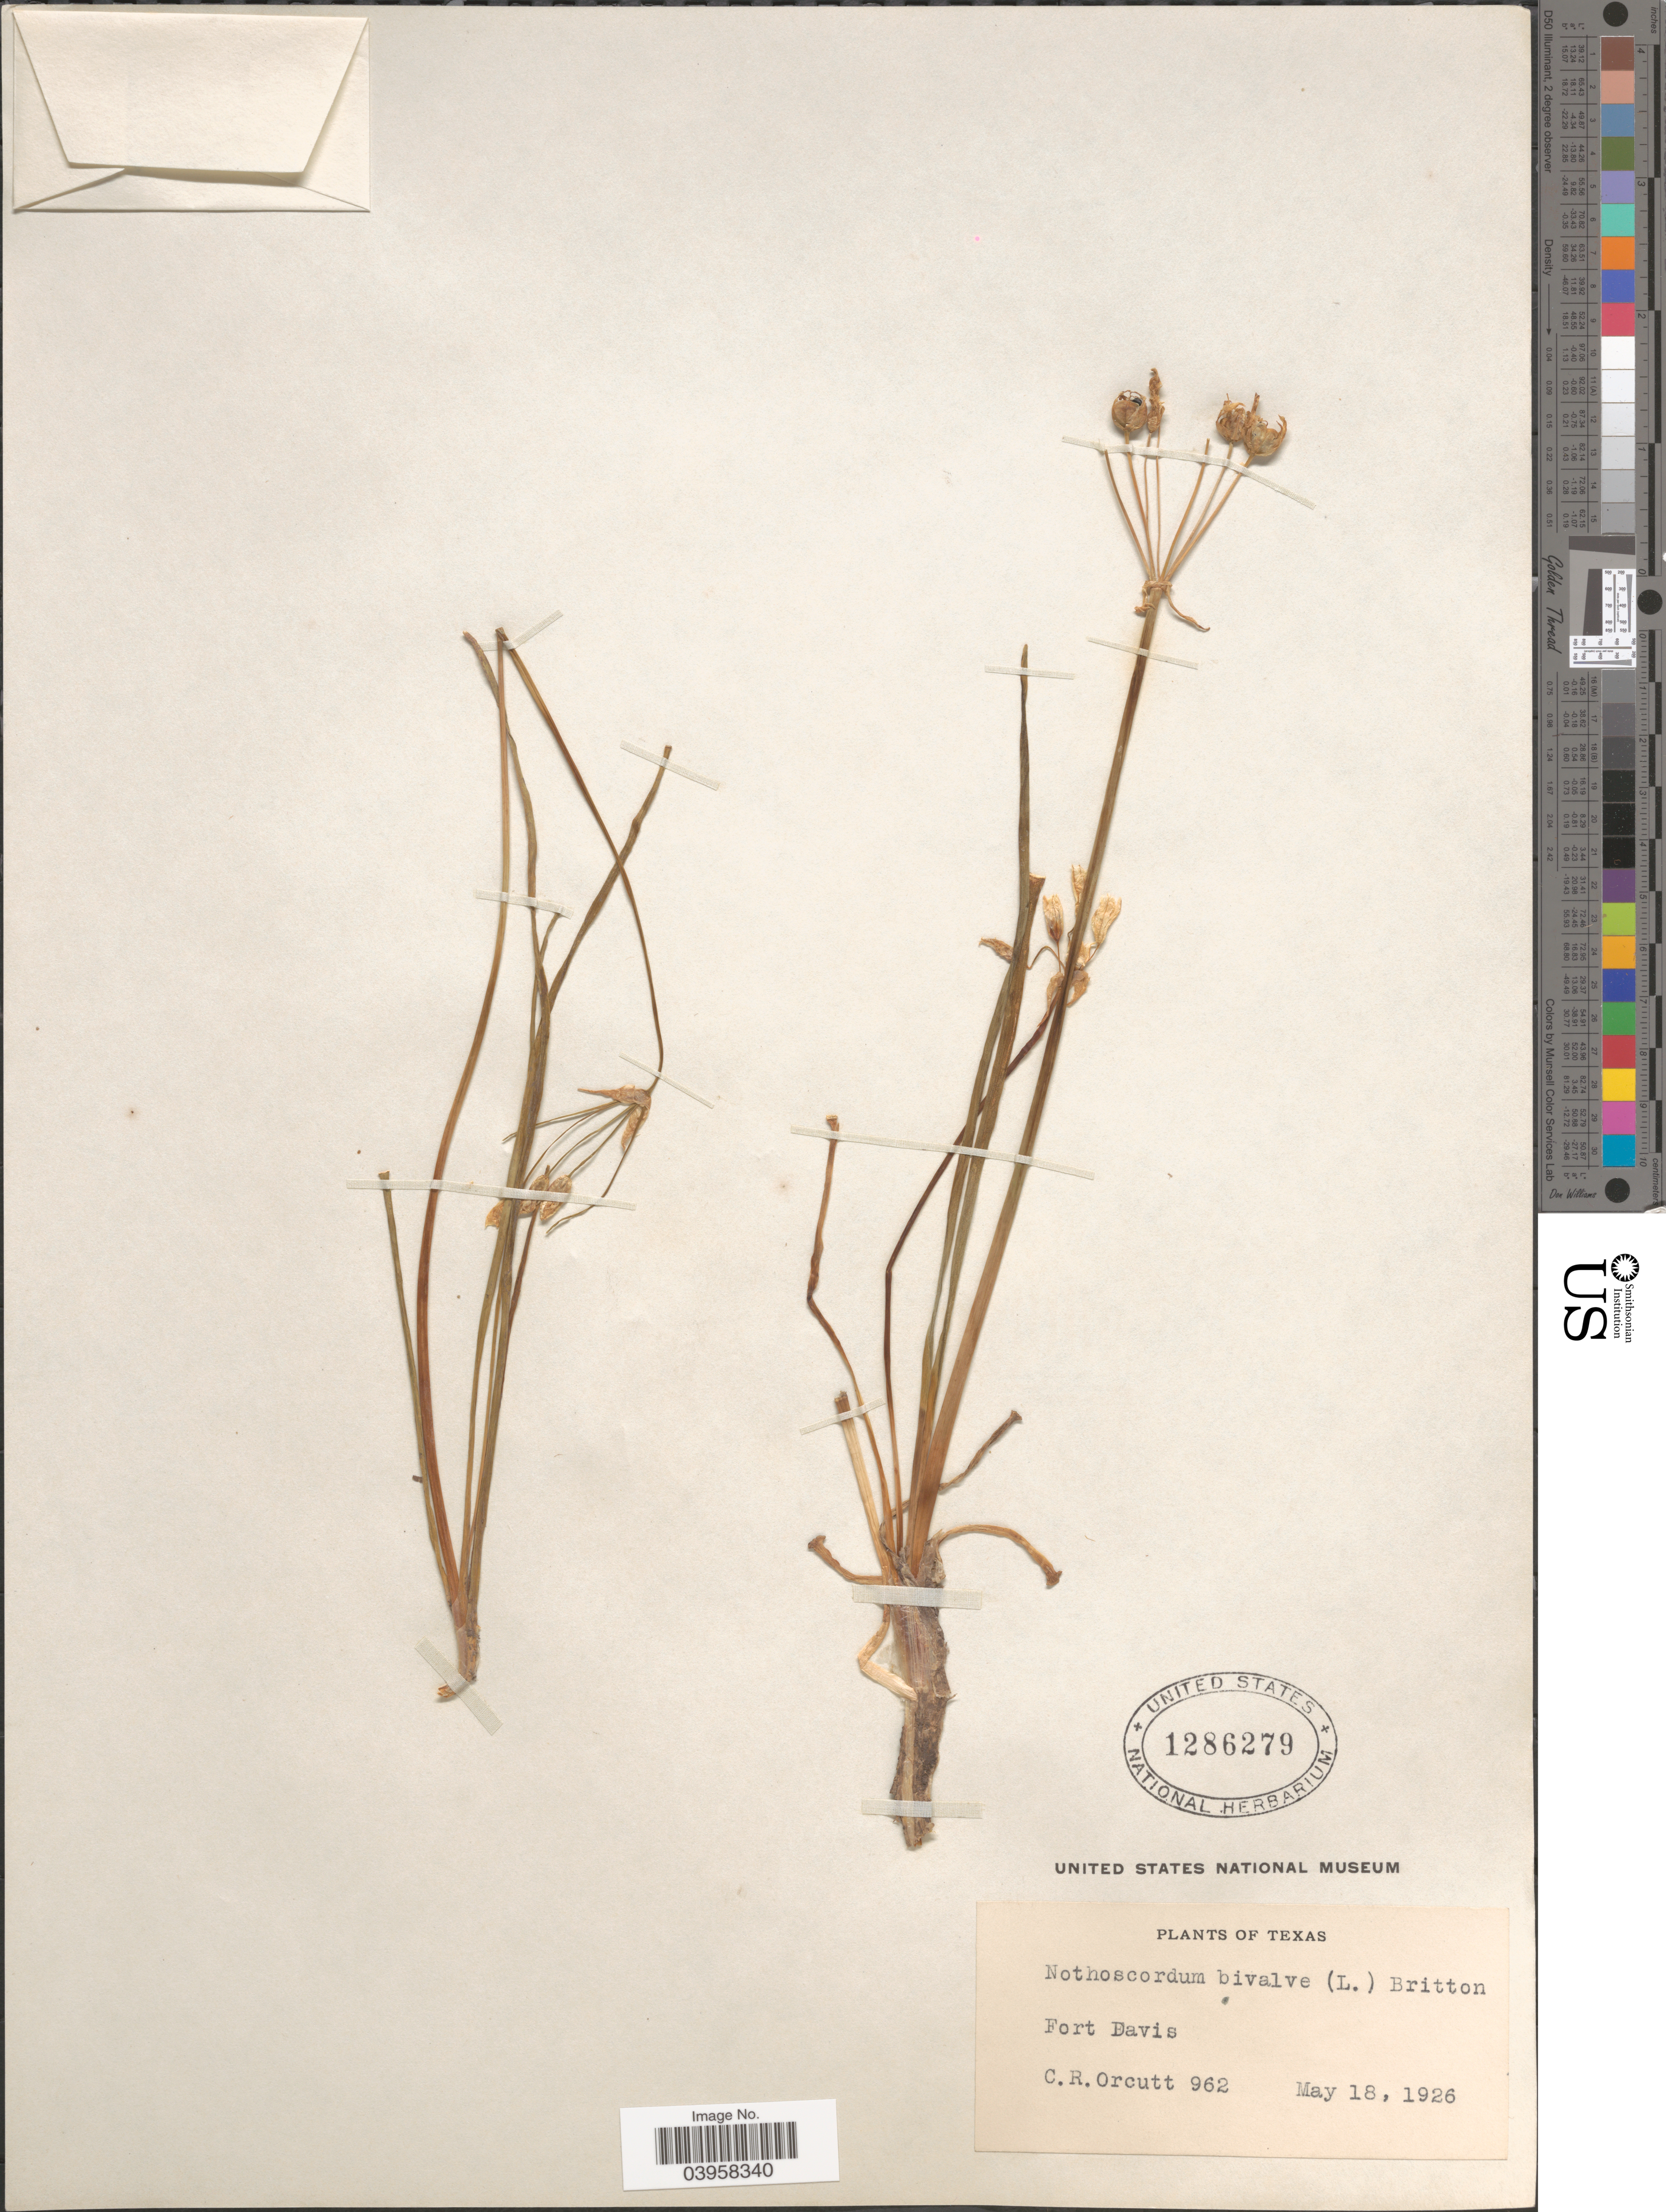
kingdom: Plantae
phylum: Tracheophyta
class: Liliopsida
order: Asparagales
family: Amaryllidaceae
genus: Nothoscordum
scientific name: Nothoscordum bivalve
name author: (L.) Britton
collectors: C. R. Orcutt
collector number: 962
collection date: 1926-05-18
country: United States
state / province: Texas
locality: Fort Davis.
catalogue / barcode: US 1286279